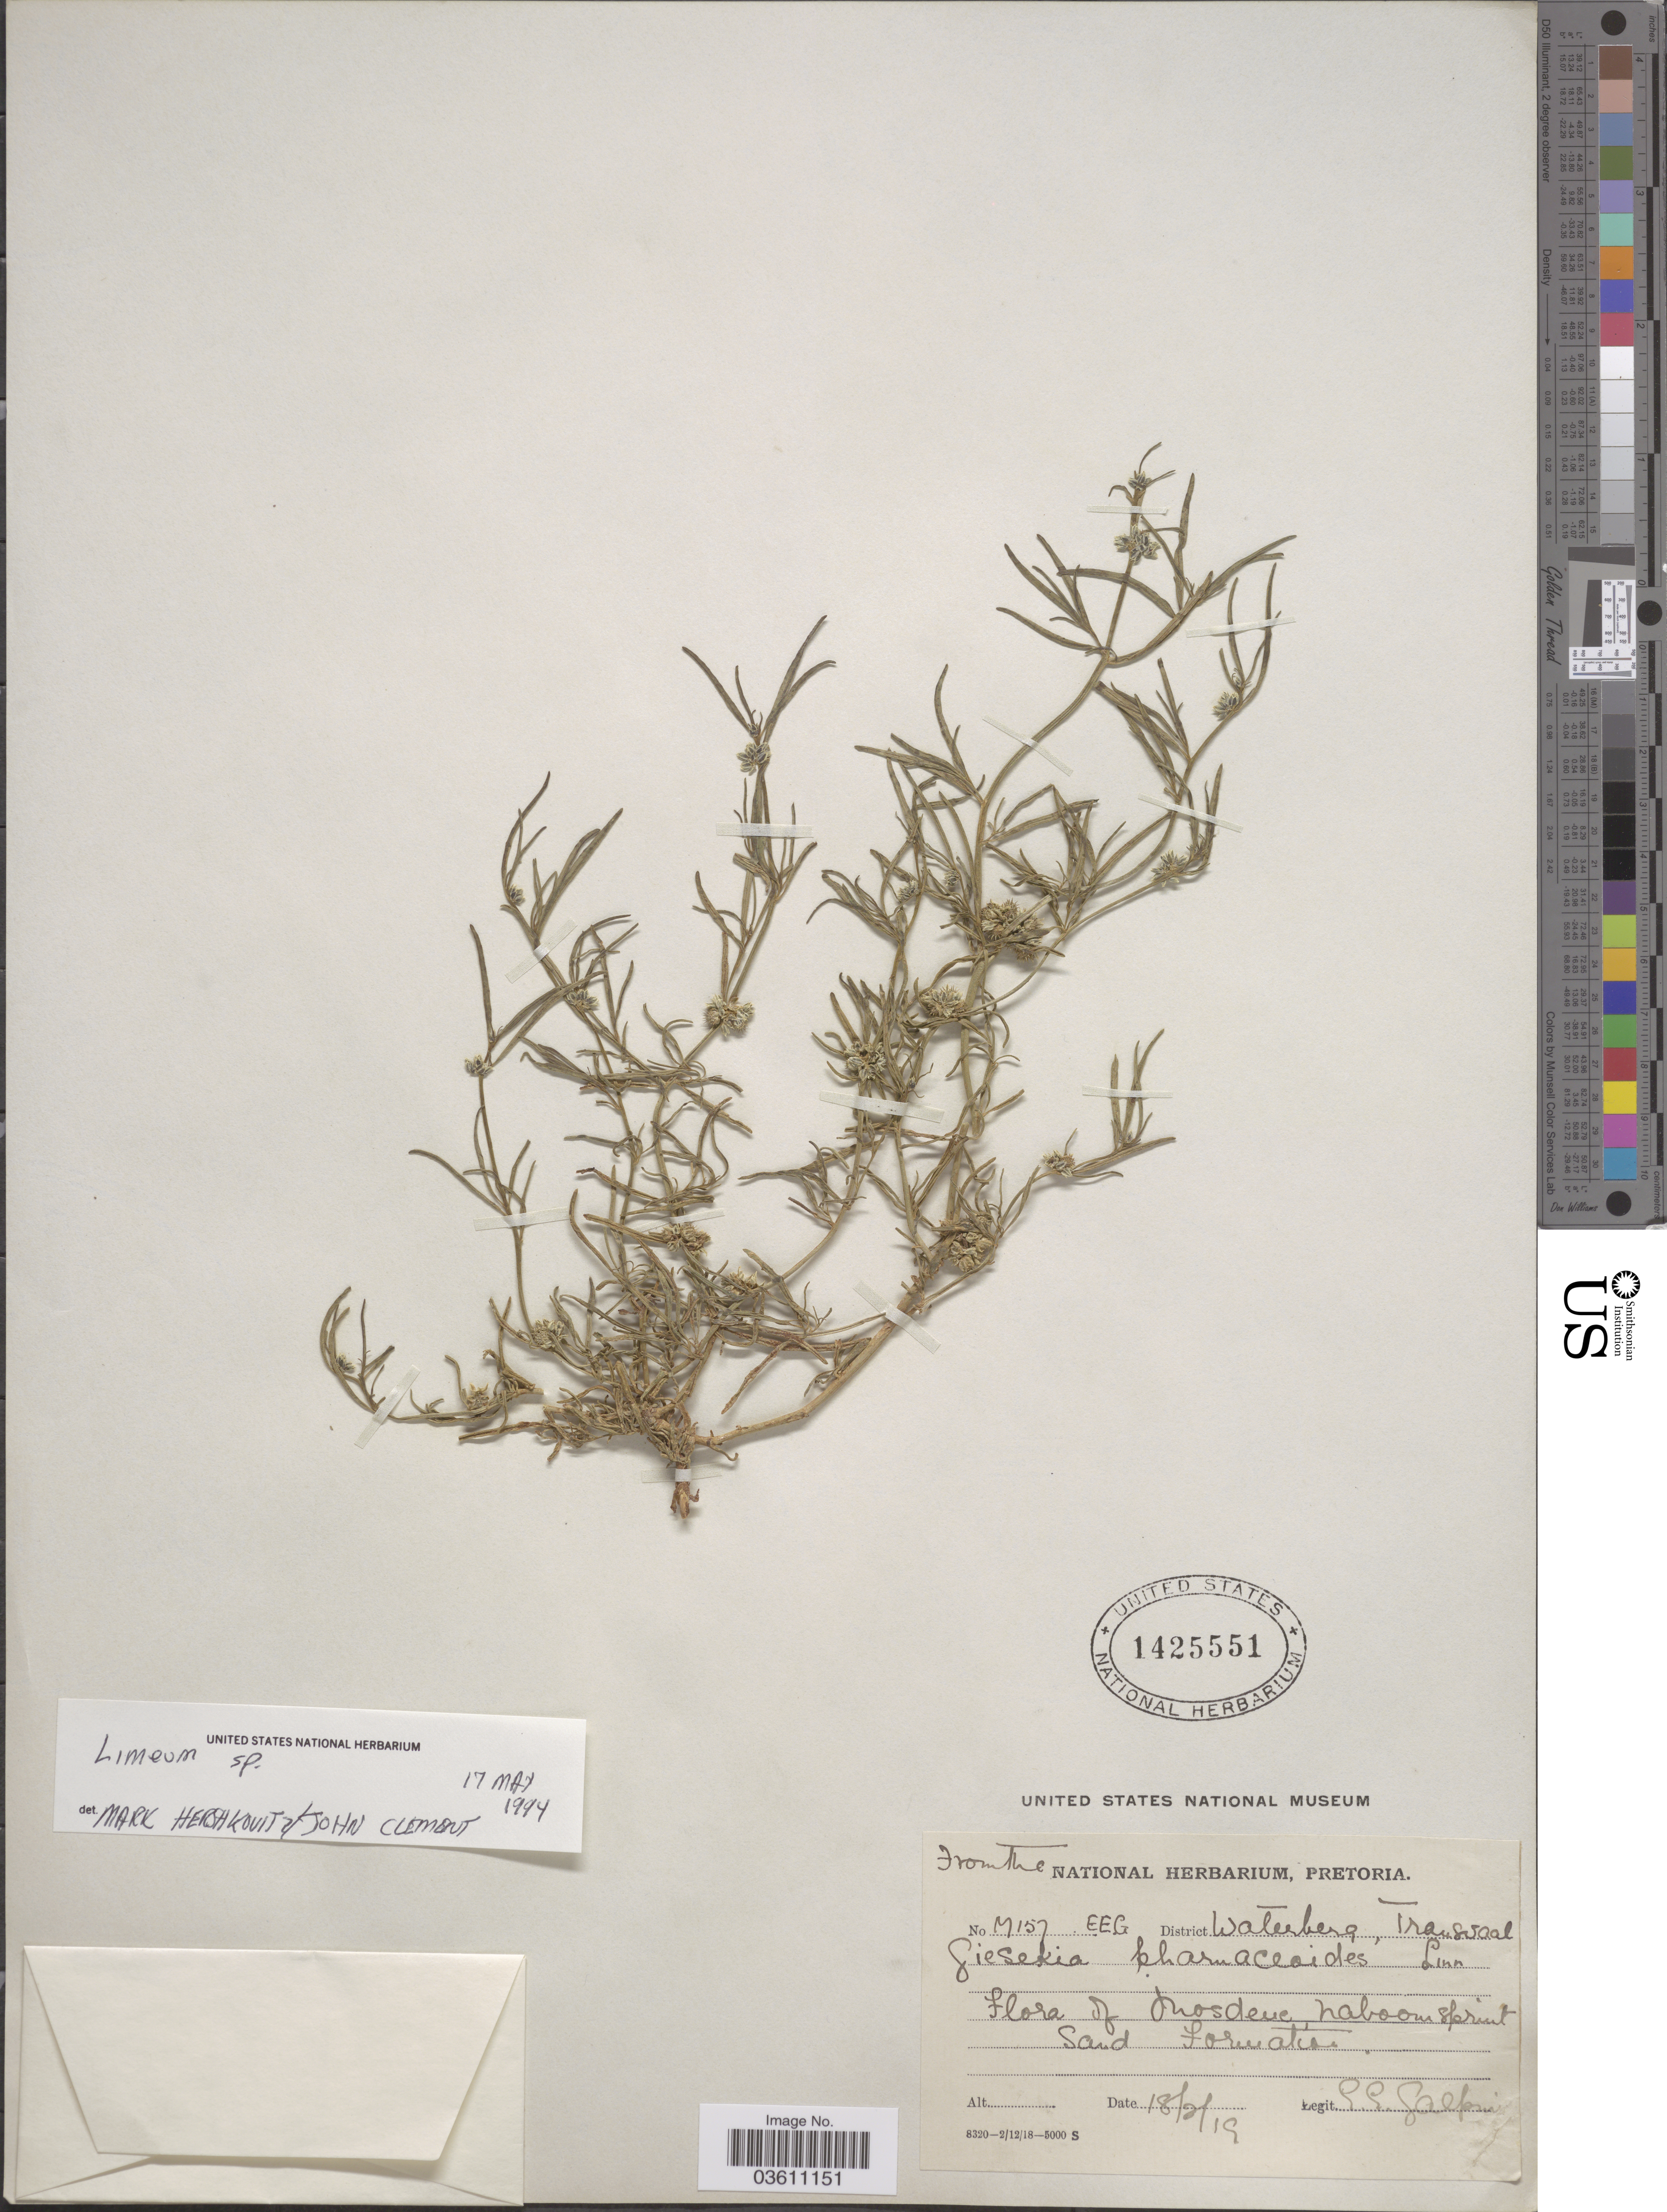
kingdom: Plantae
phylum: Tracheophyta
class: Magnoliopsida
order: Caryophyllales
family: Limeaceae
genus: Limeum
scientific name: Limeum sp.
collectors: E. Galpin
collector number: M157EEG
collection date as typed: Transcribed d/m/y: 18/2/19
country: South Africa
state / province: Limpopo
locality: District Waterberg Transvaal. Mosdene, Naboomspruit.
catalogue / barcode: US 1425551